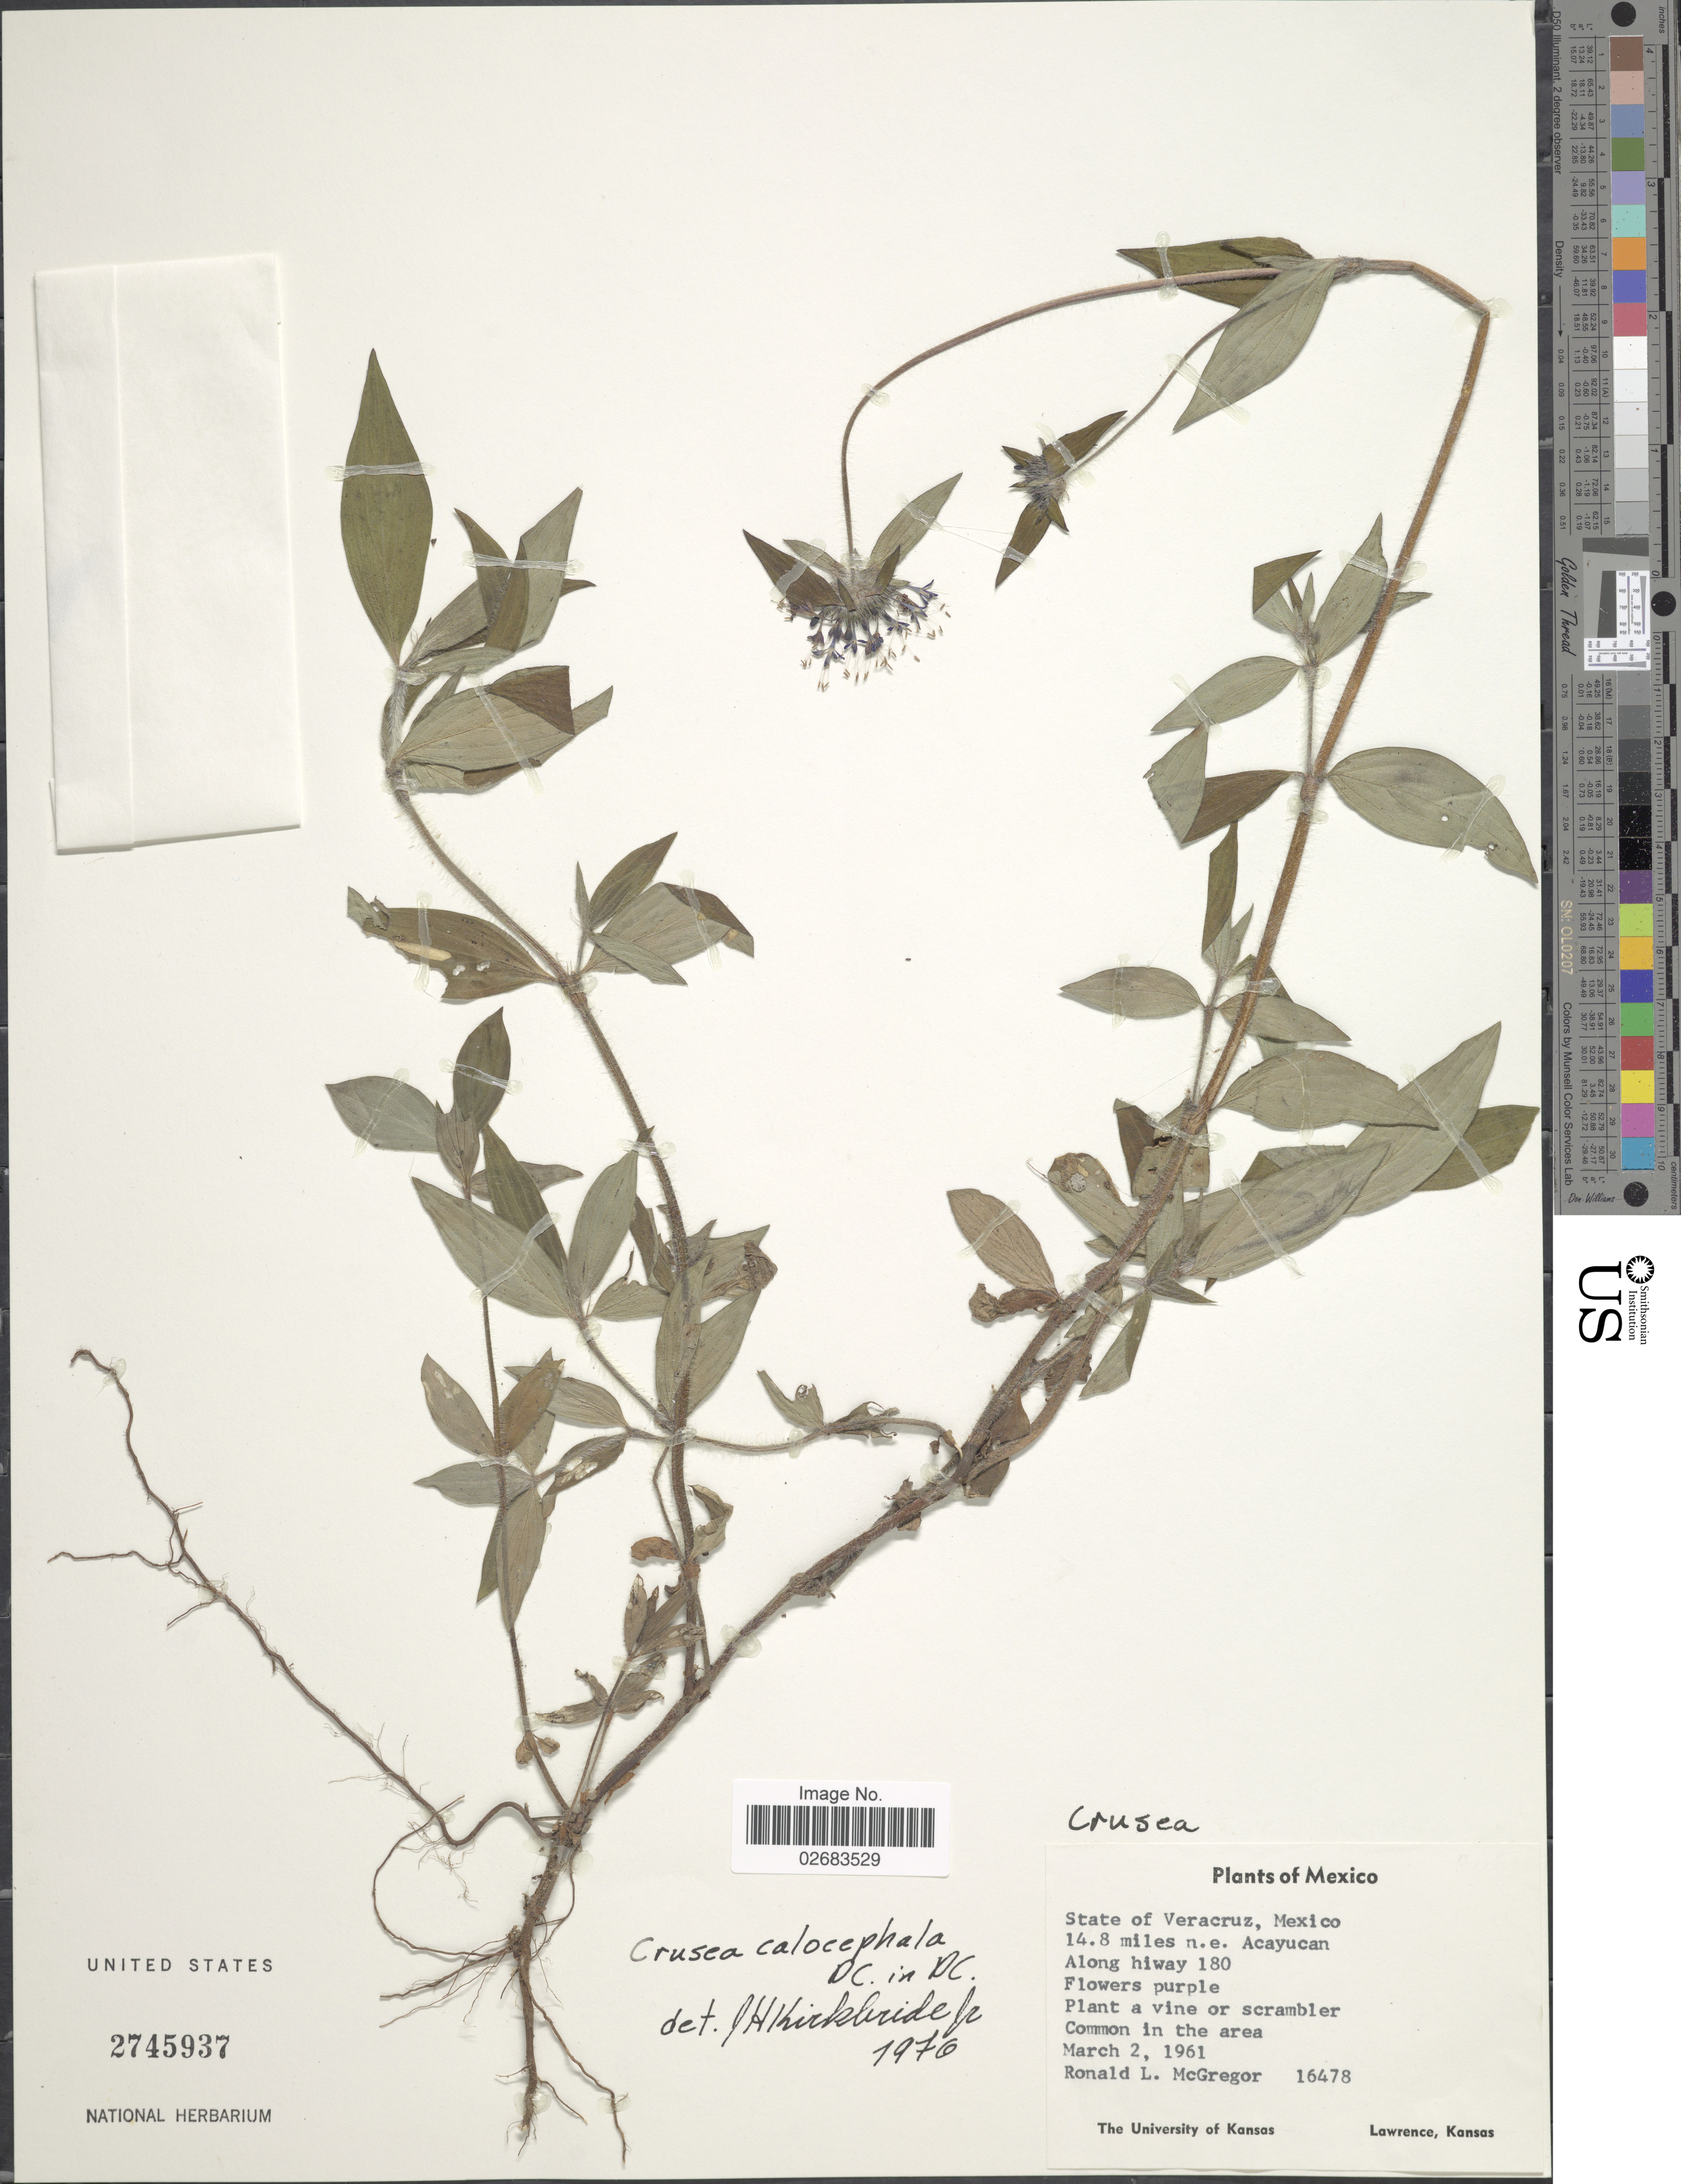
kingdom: Plantae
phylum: Tracheophyta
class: Magnoliopsida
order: Gentianales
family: Rubiaceae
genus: Crusea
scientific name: Crusea calocephala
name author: DC.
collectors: R. McGregor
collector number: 16478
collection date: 1961-03-02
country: Mexico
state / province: Veracruz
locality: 14.8 miles n.e. Acayucan. Along hiway 180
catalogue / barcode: US 2745937